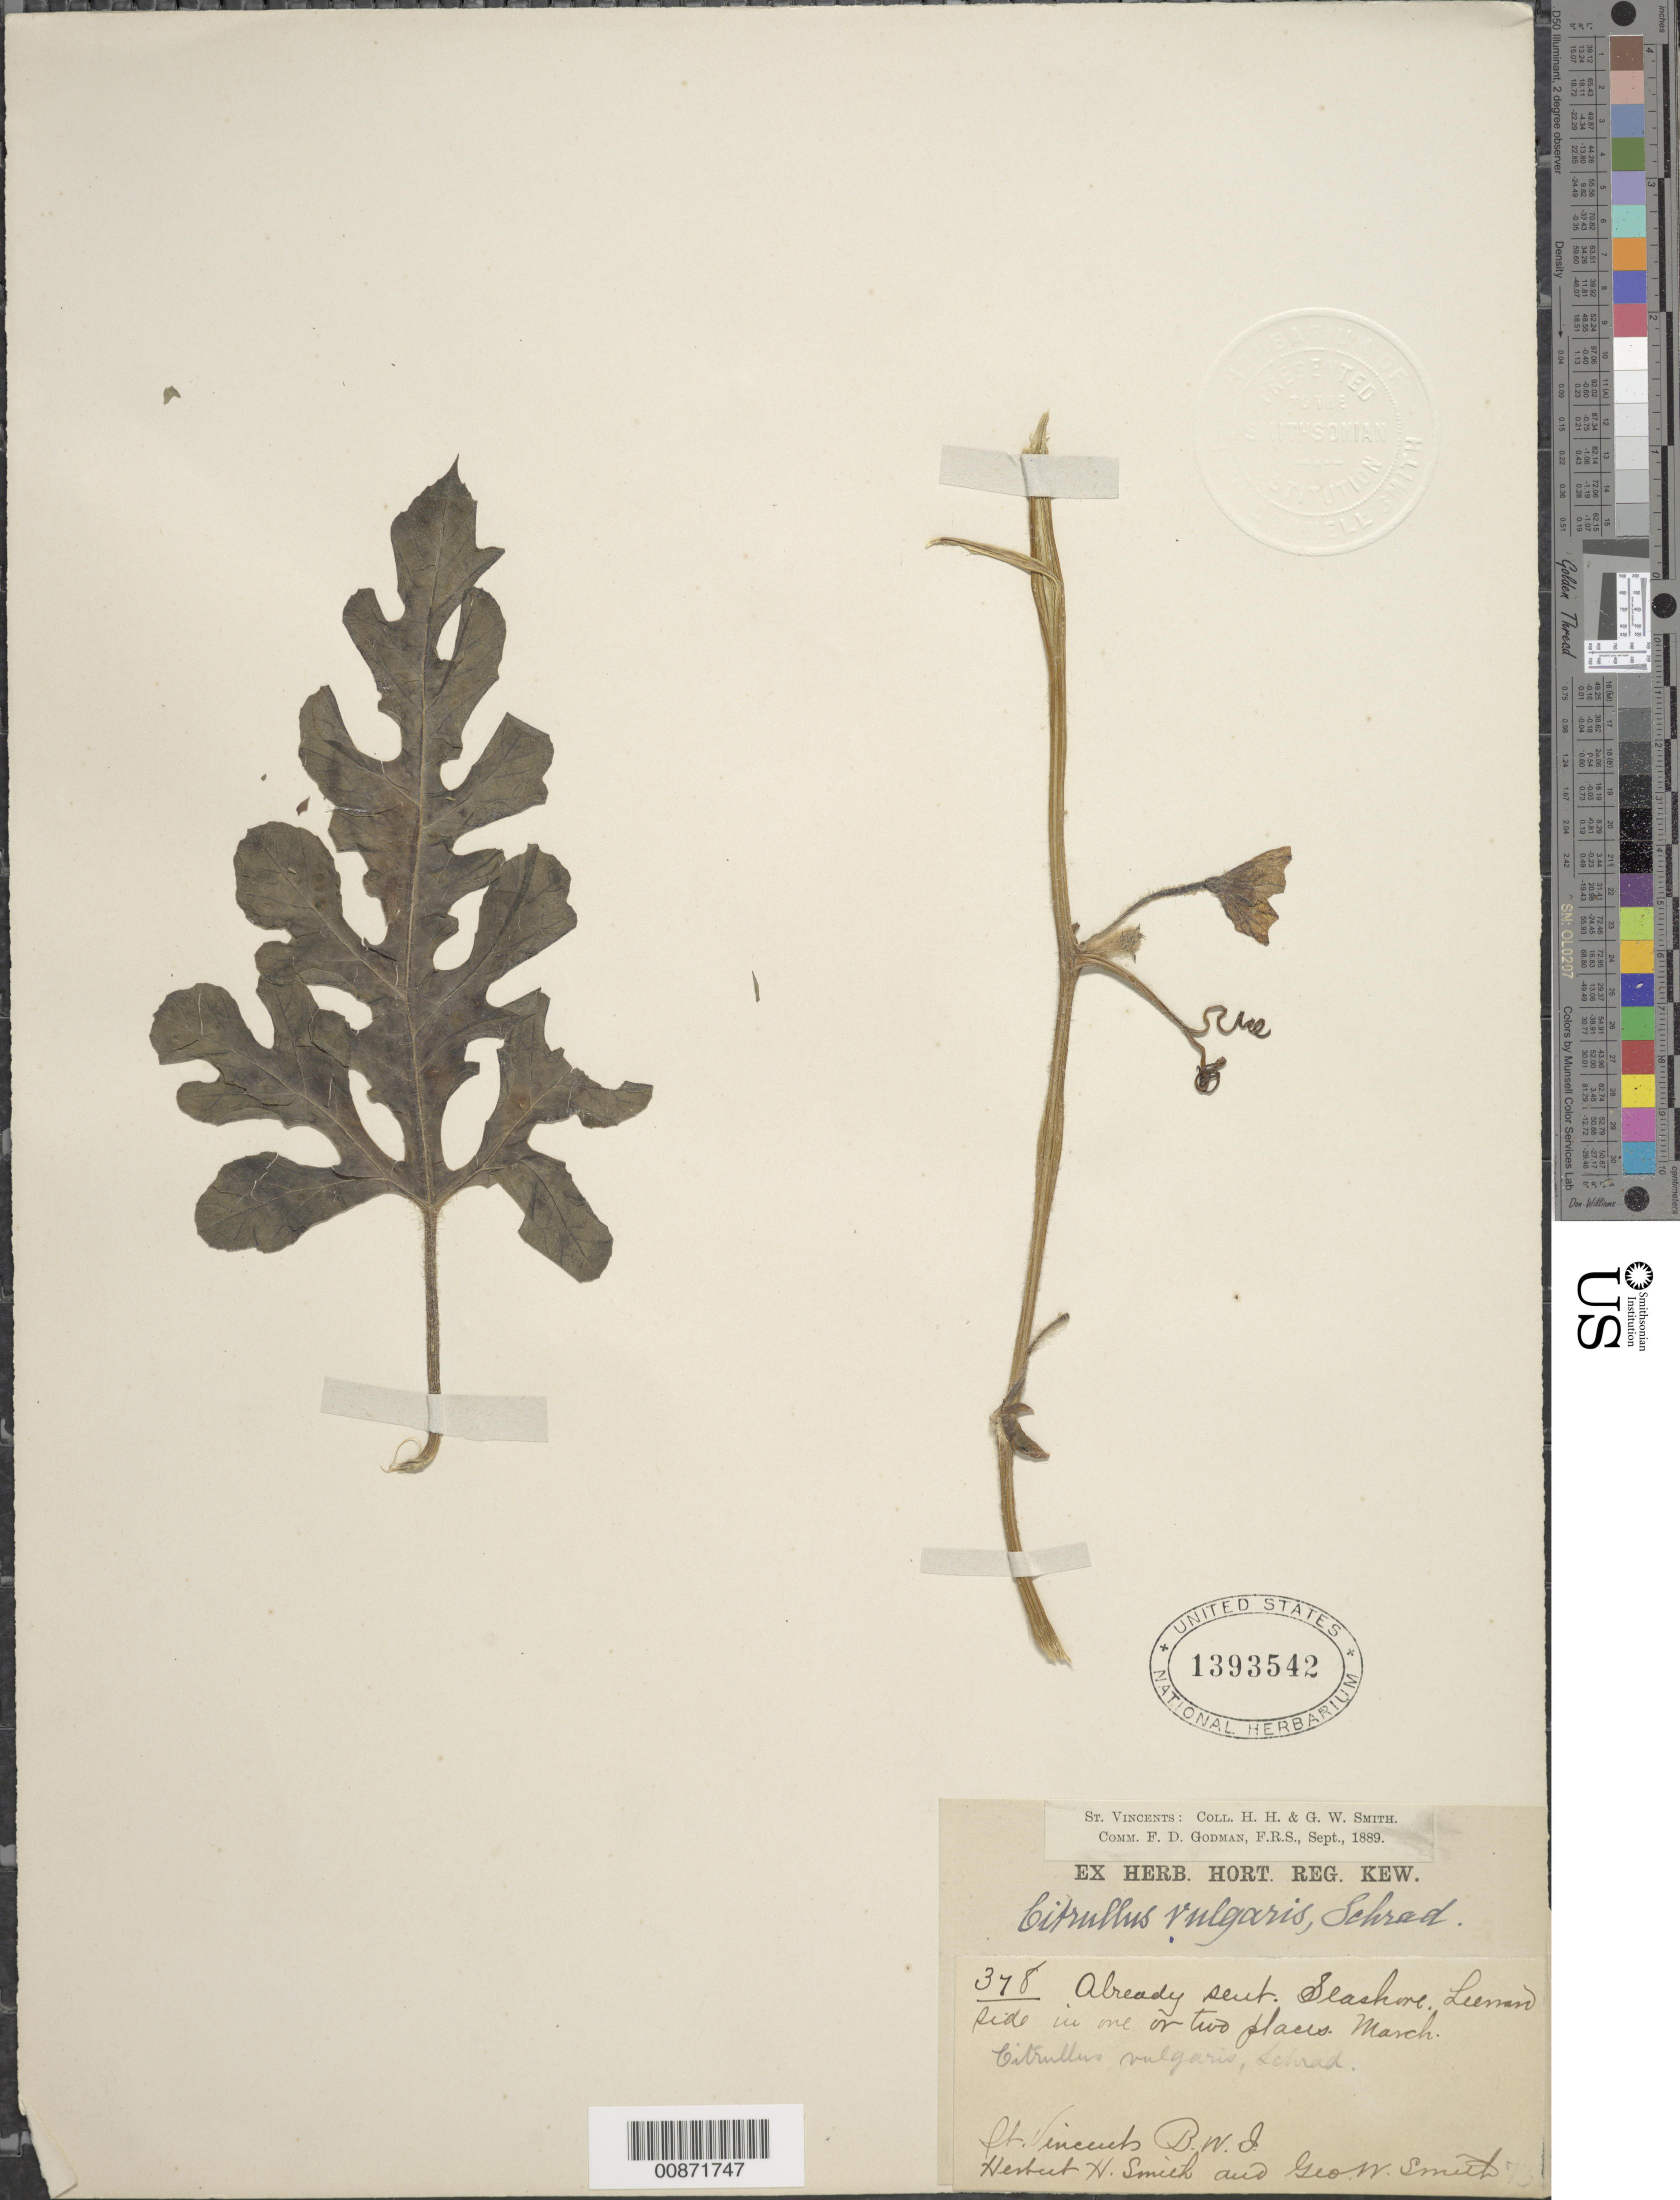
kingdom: Plantae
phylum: Tracheophyta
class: Magnoliopsida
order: Cucurbitales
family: Cucurbitaceae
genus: Citrullus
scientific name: Citrullus lanatus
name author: (Thunb.) Matsum. & Nakai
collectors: Huron H. Smith & G. Smith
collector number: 378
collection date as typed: Sep 1889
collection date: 1889-09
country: St. Vincent - Grenadines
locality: Seashore. Leenan side.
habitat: Seashore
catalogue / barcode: US 1393542